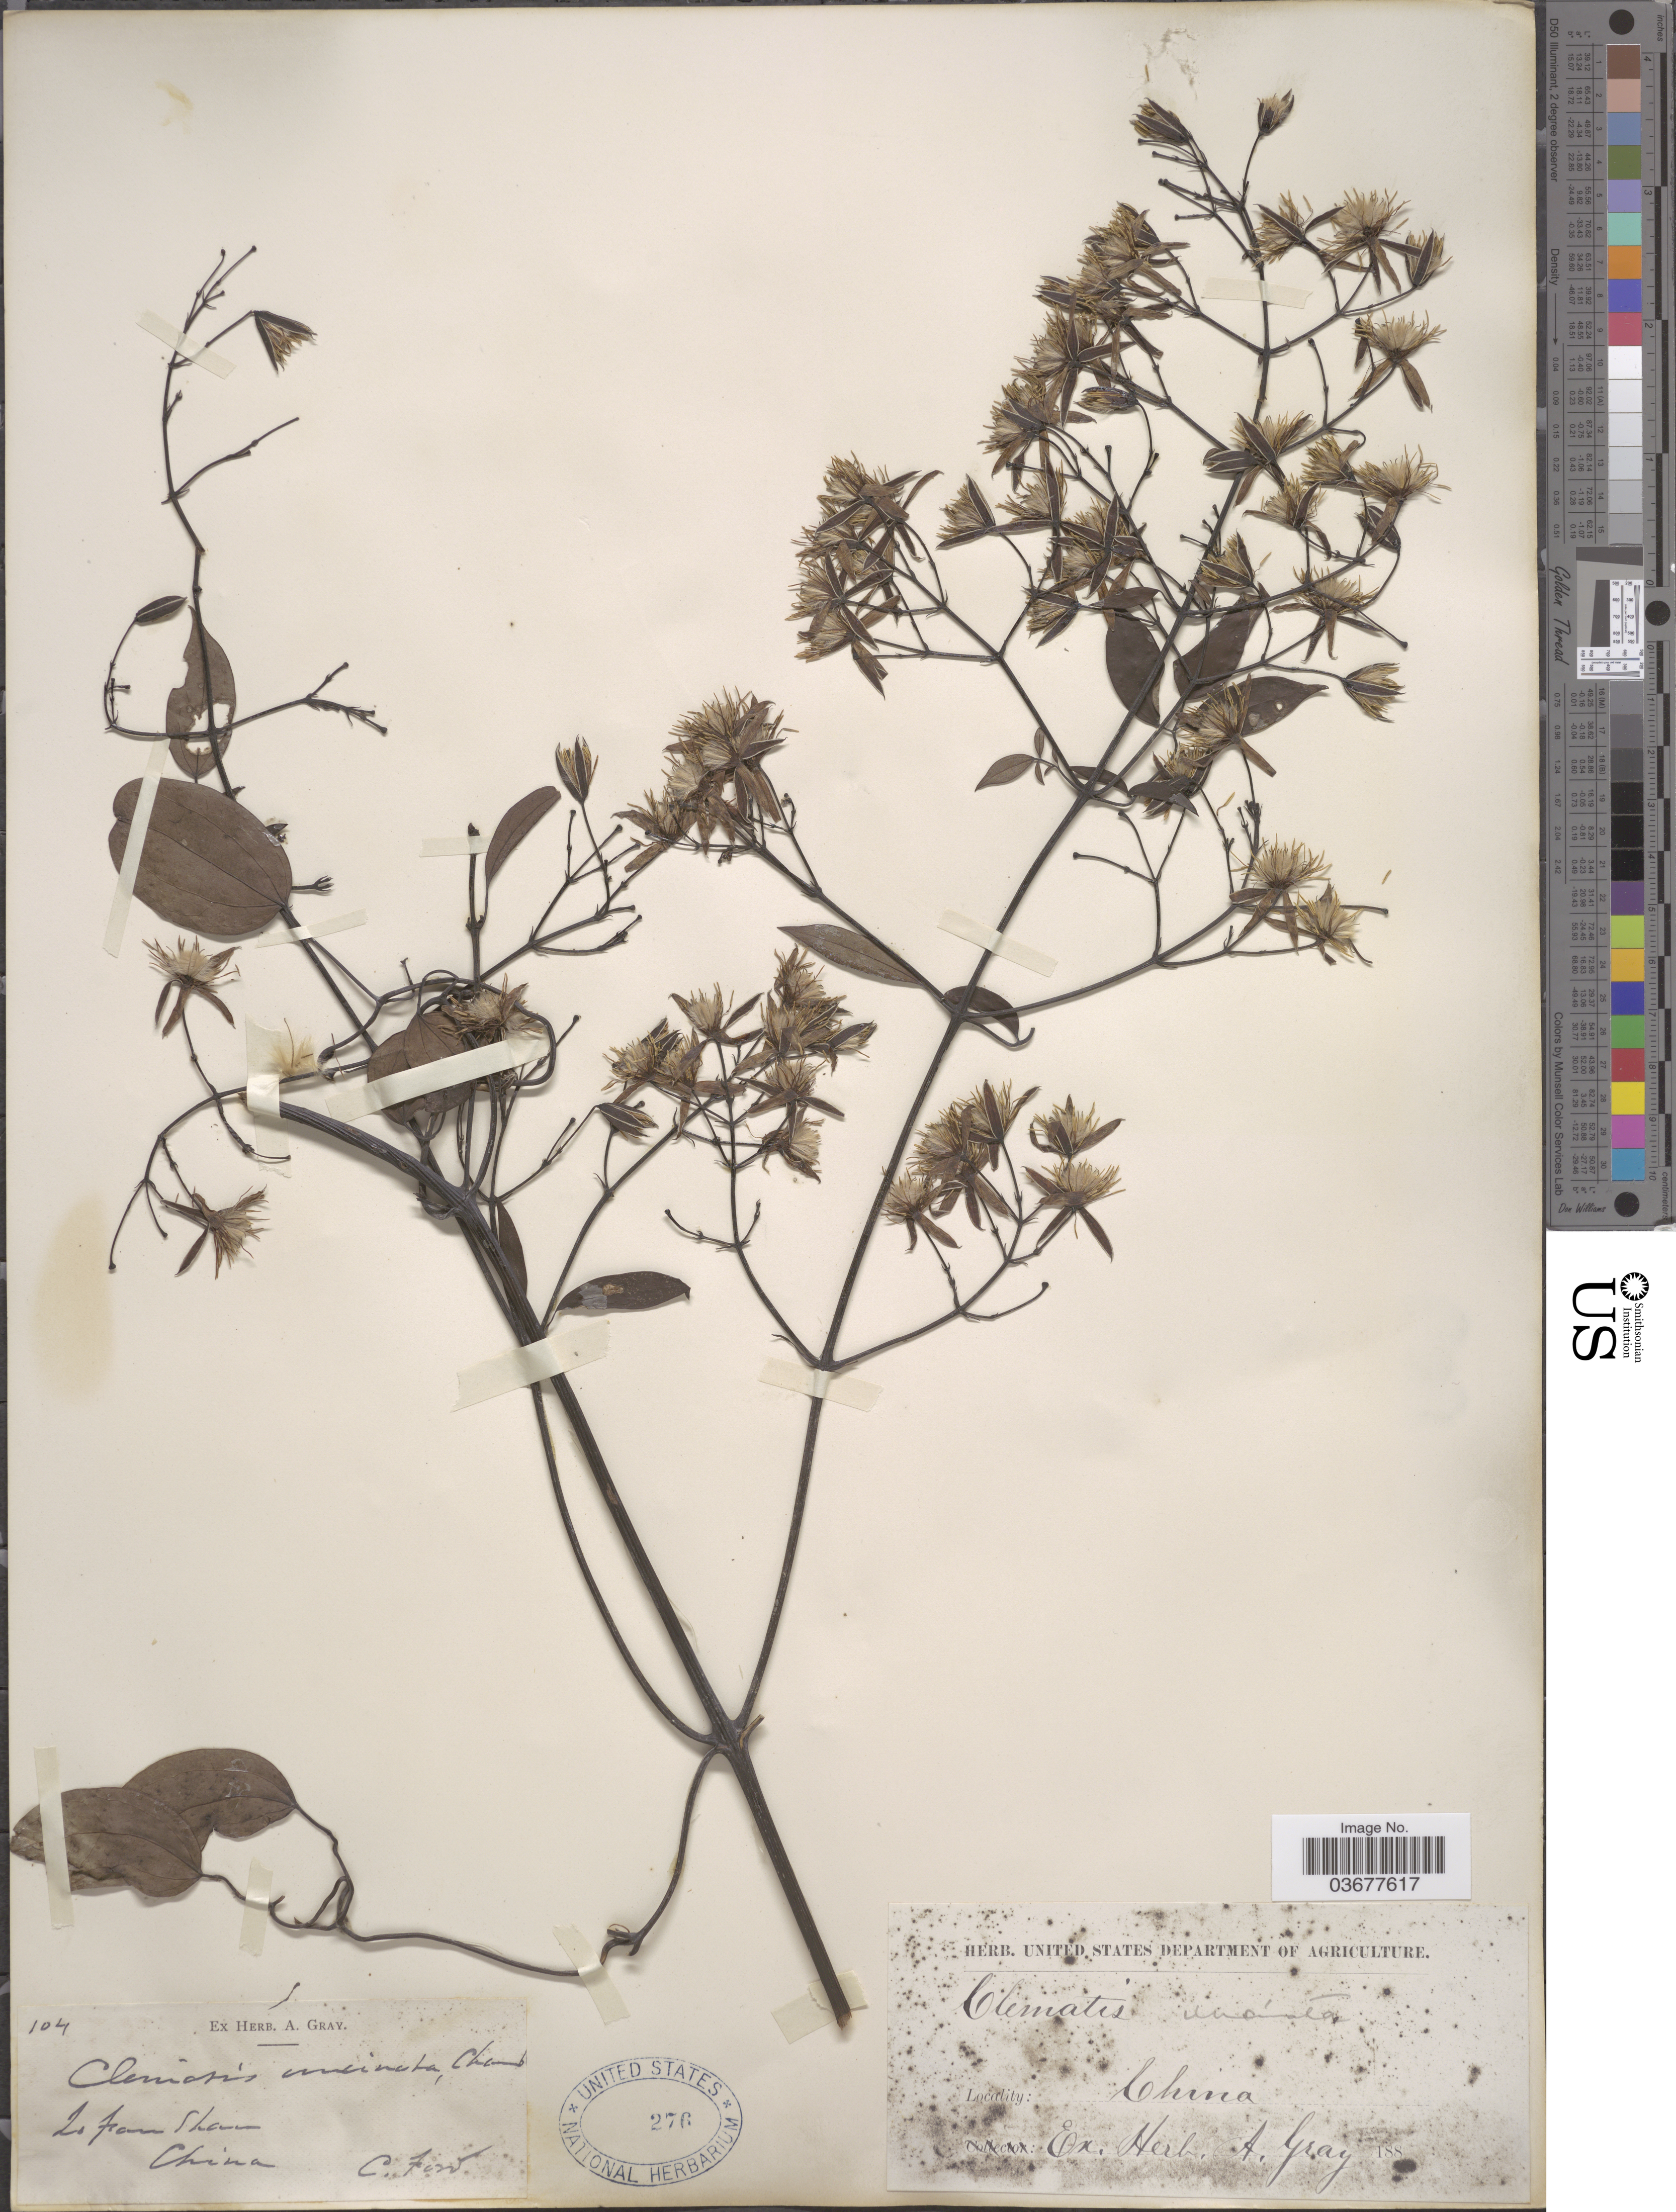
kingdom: Plantae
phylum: Tracheophyta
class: Magnoliopsida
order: Ranunculales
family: Ranunculaceae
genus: Clematis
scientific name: Clematis uncinata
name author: Champ. ex Benth.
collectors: C. Fow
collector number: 104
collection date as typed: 188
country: China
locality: Lo Fau Shan.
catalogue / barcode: US 276